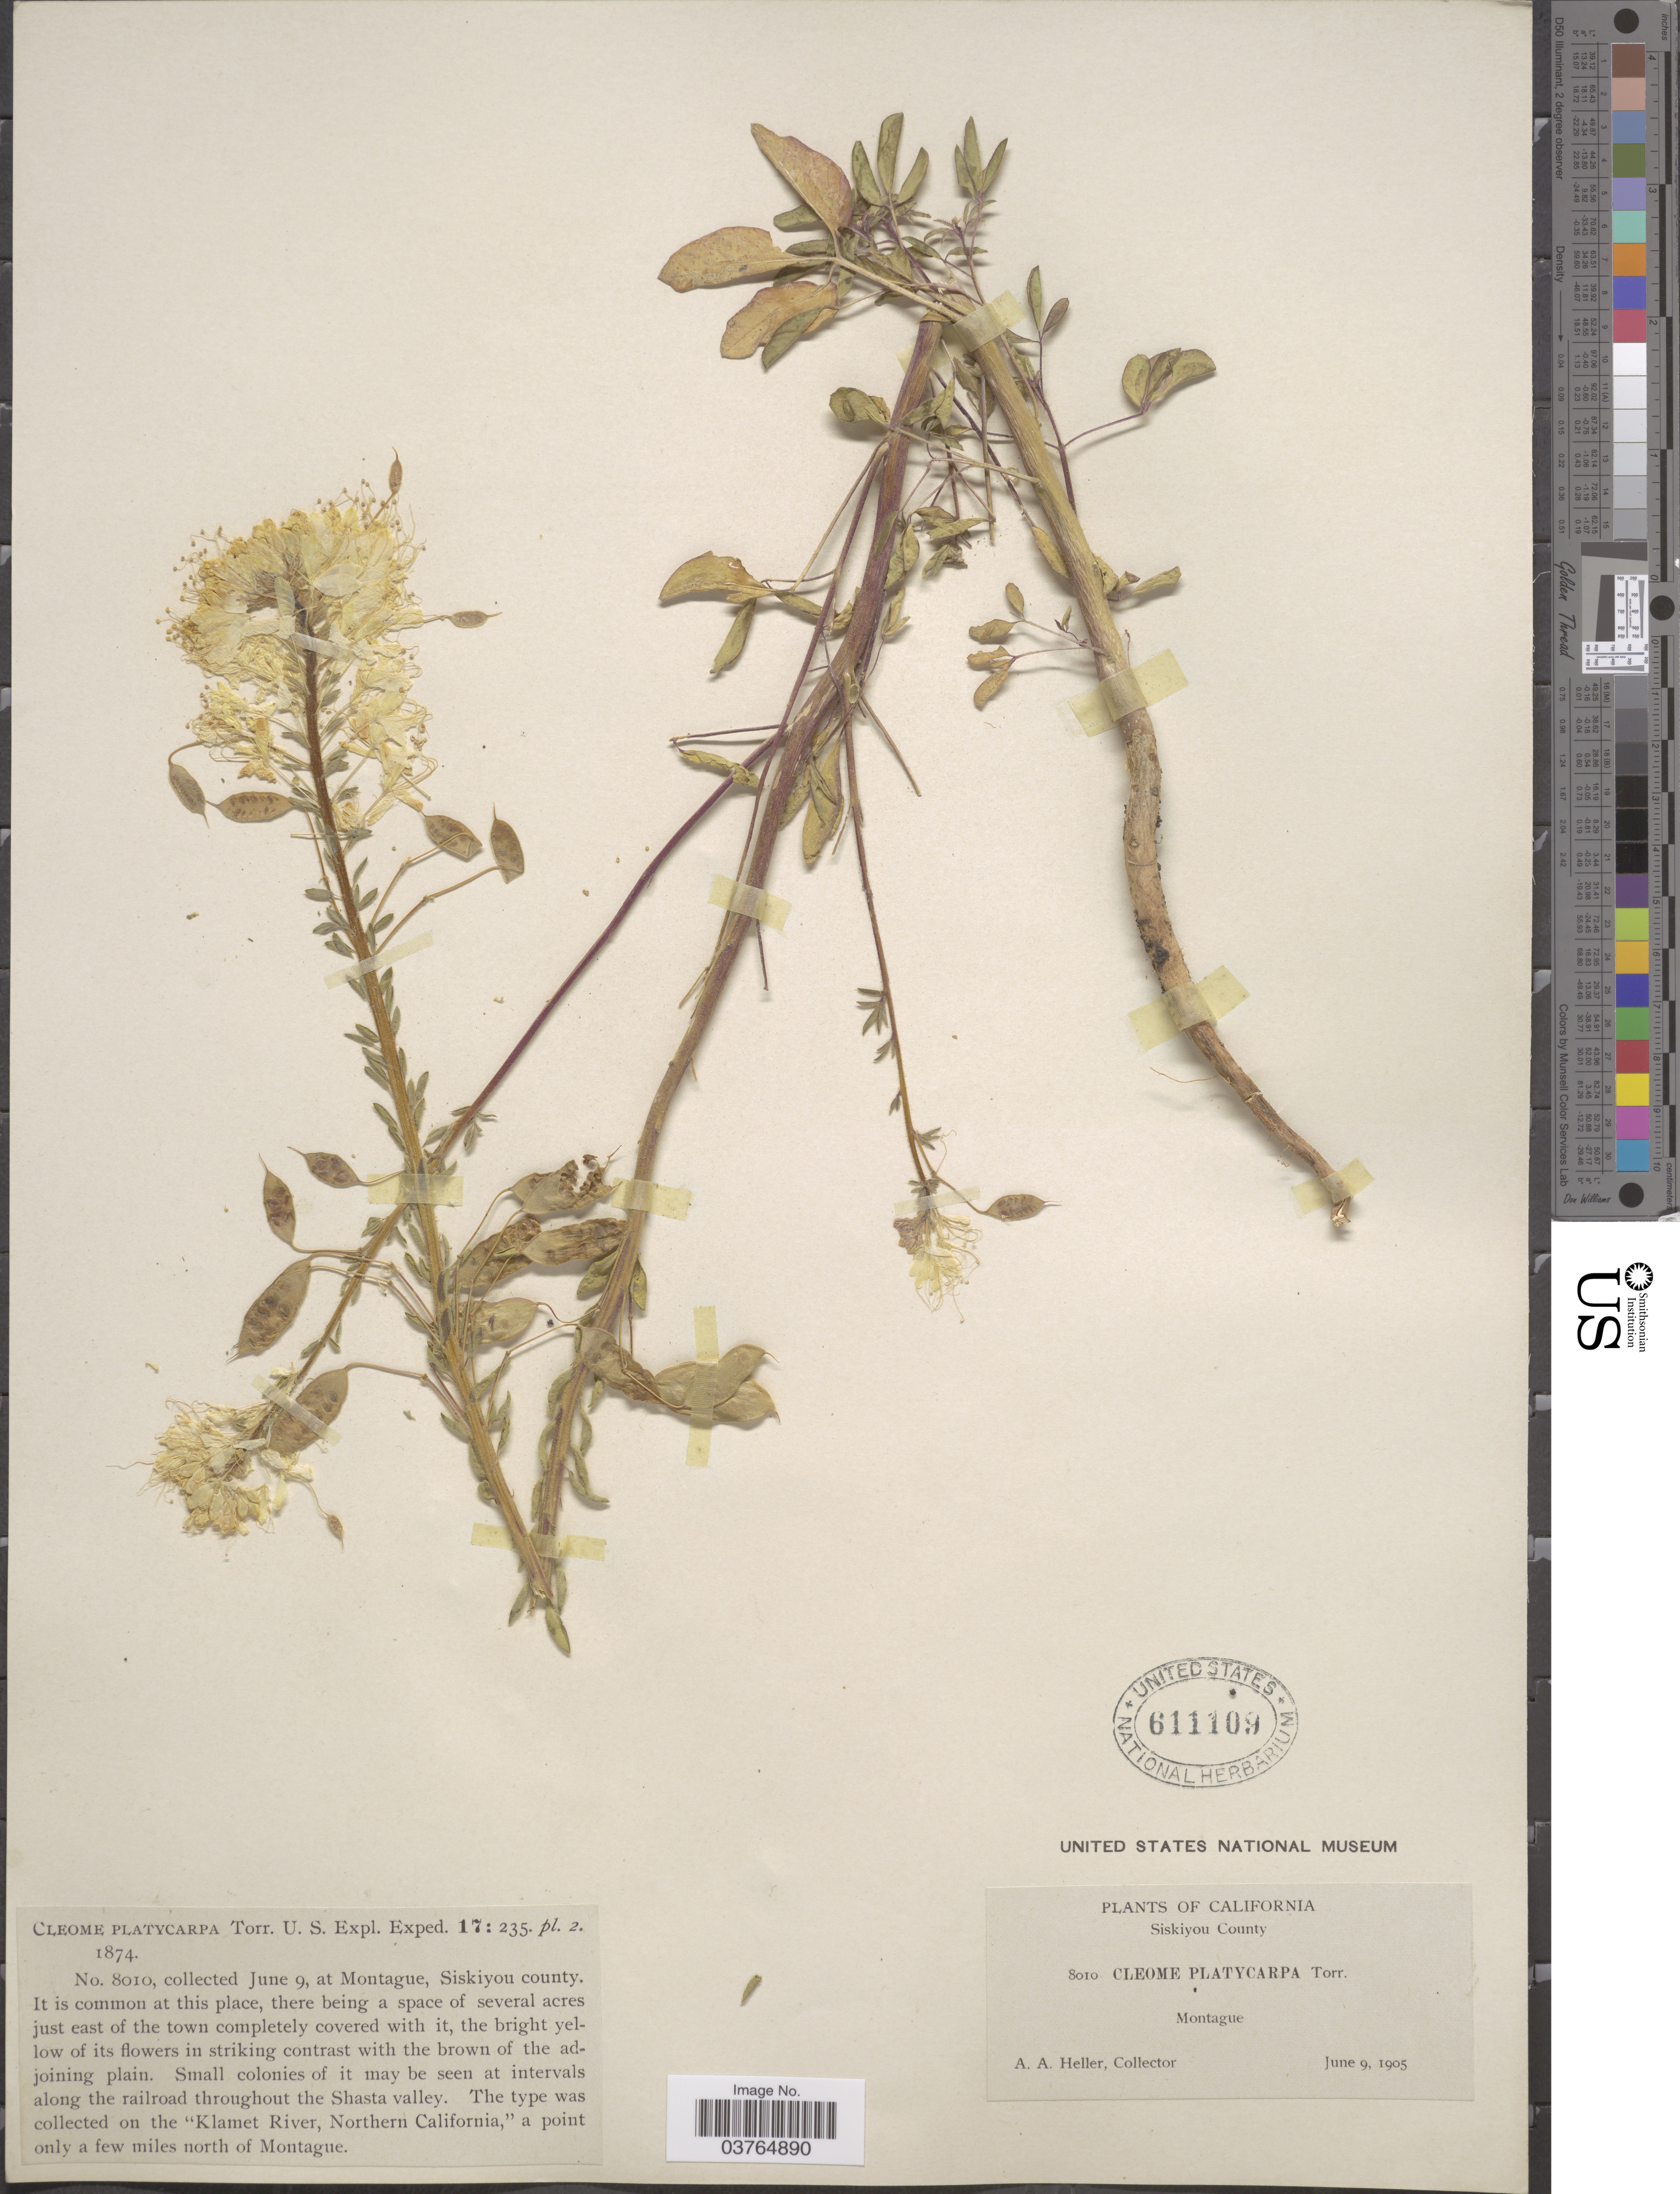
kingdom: Plantae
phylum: Tracheophyta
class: Magnoliopsida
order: Brassicales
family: Cleomaceae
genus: Cleomella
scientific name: Cleomella platycarpa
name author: (Torr.) Roalson & J.C. Hall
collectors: A. A. Heller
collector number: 8010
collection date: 1905-06-09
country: United States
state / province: California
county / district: Siskiyou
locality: Siskiyou County. Montague.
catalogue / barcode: US 611109